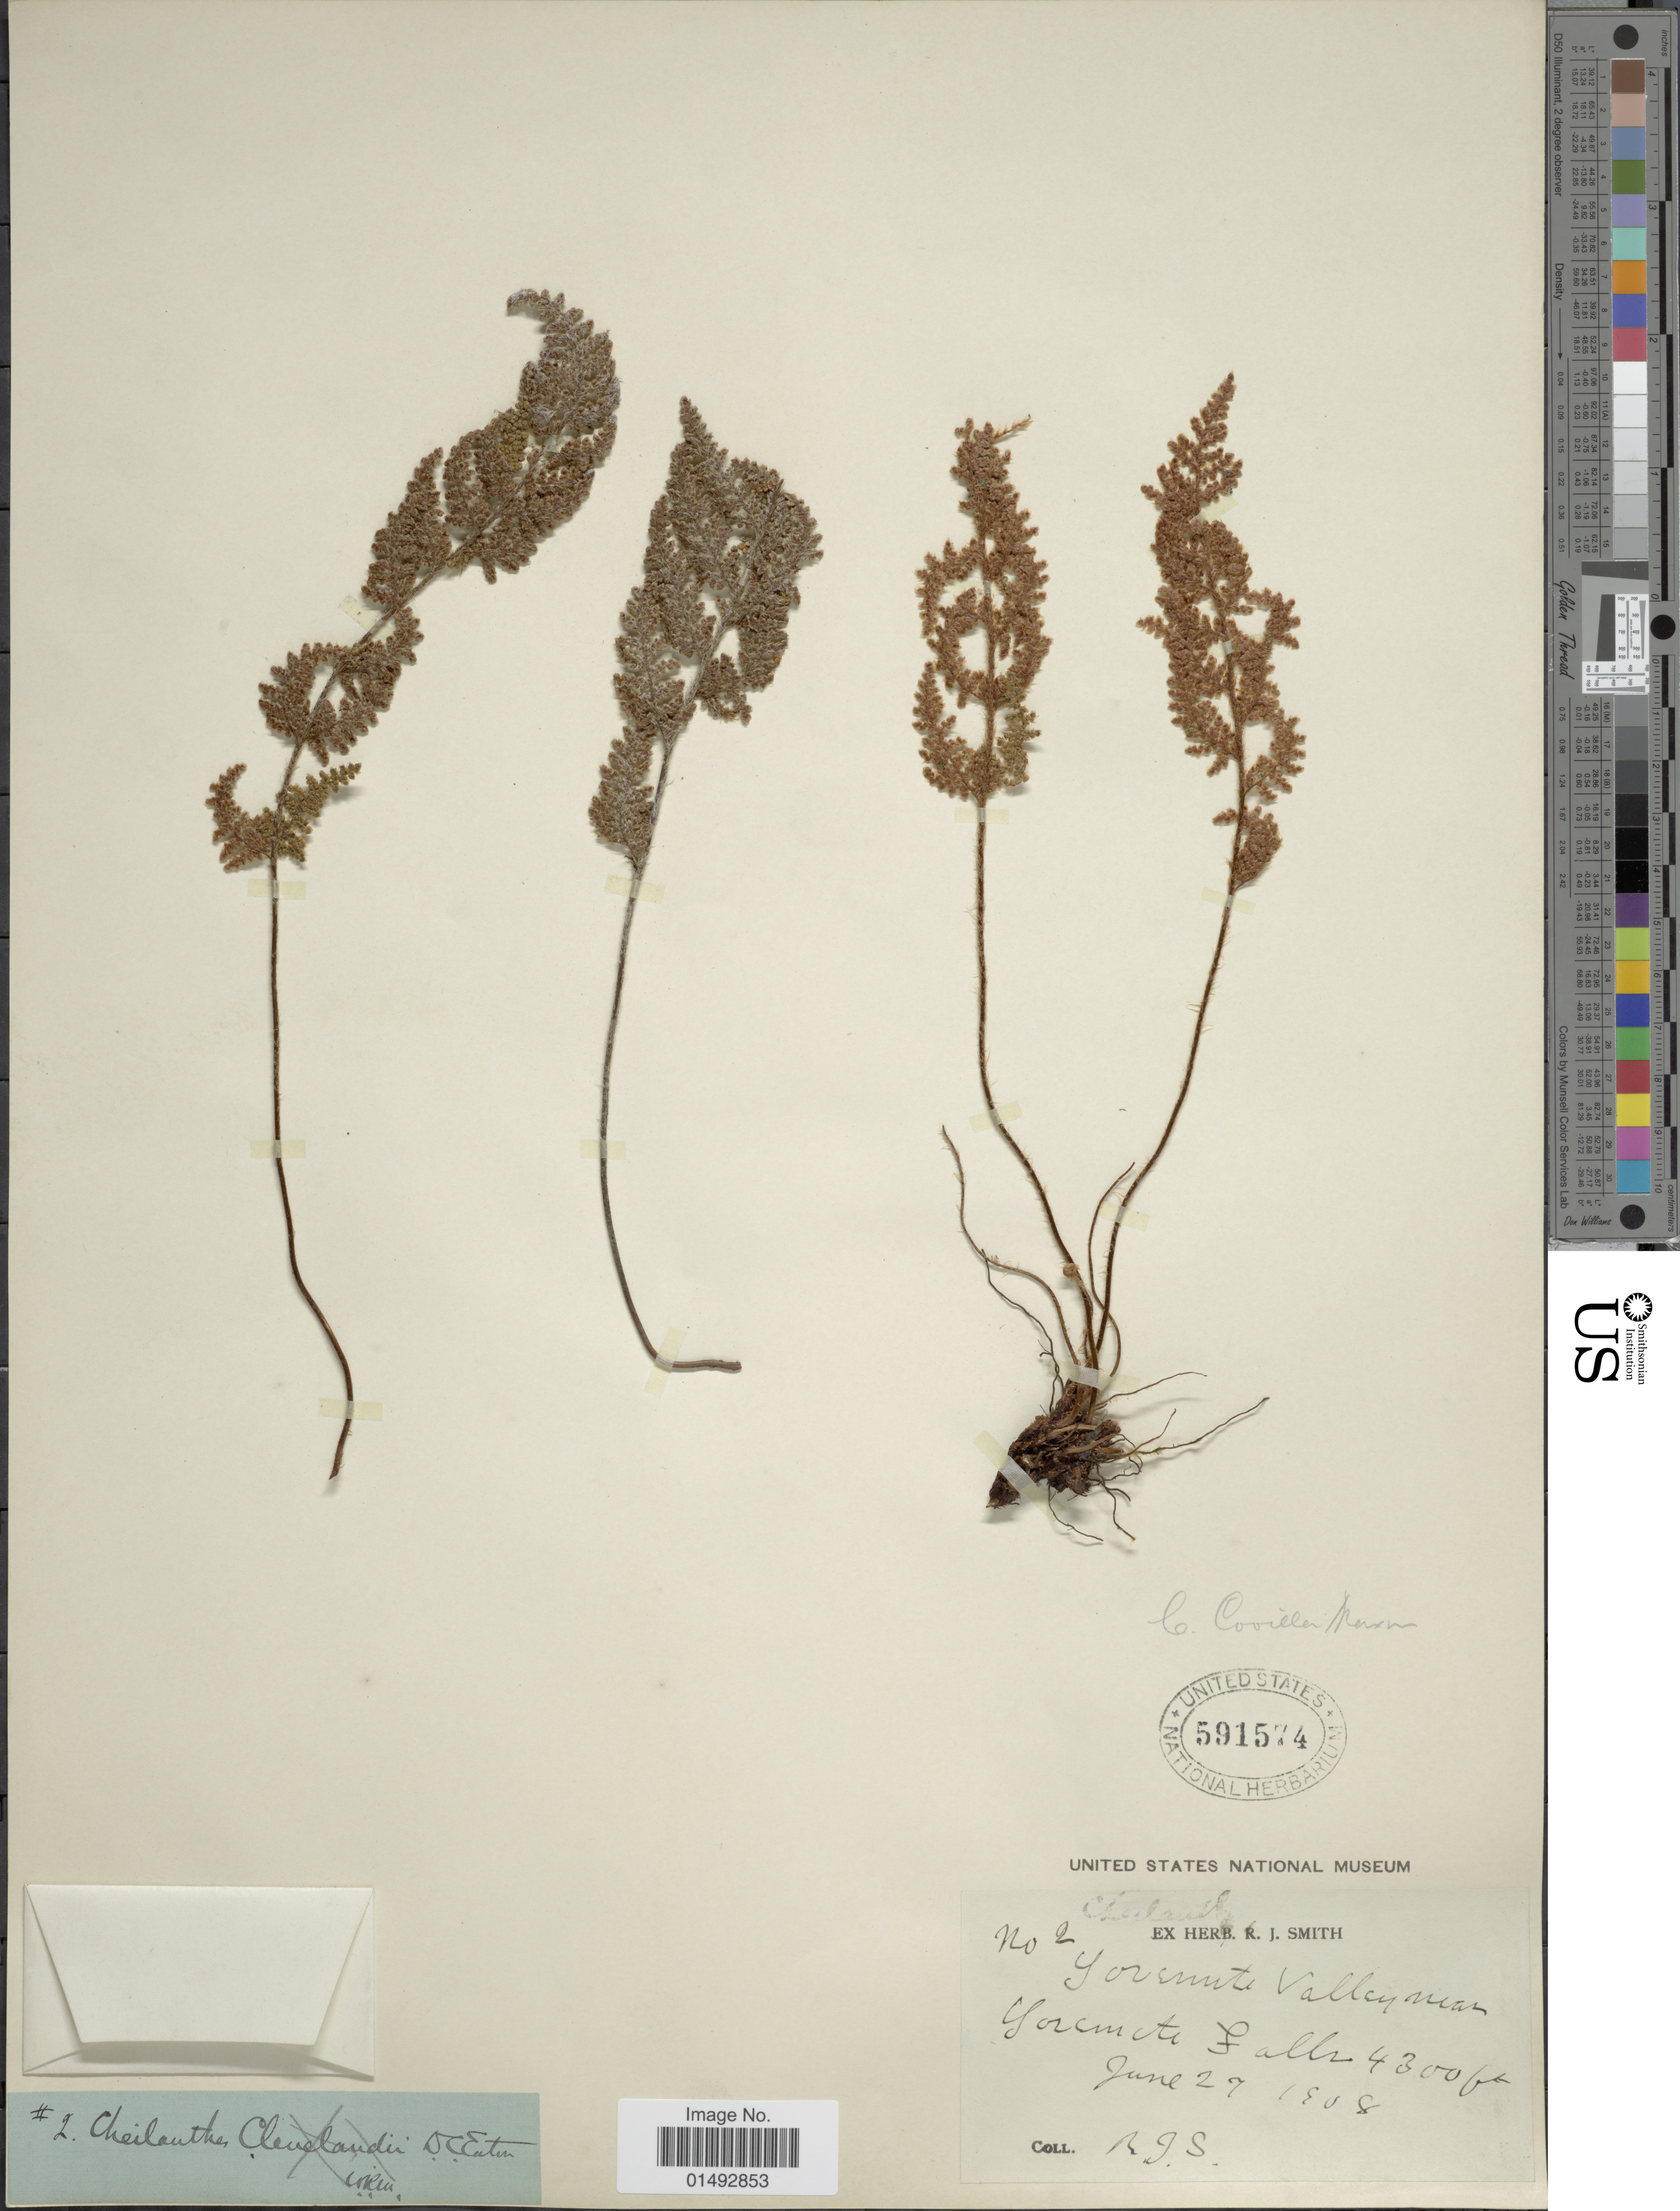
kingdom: Plantae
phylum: Tracheophyta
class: Polypodiopsida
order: Polypodiales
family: Pteridaceae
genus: Myriopteris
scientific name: Myriopteris covillei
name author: (Maxon) Á. Löve & D. Löve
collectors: R. J. Smith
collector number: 2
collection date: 1908-06-27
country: United States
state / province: California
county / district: Mariposa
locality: Yosemite Valley near Yosemite Falls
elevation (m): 1311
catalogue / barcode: US 591574